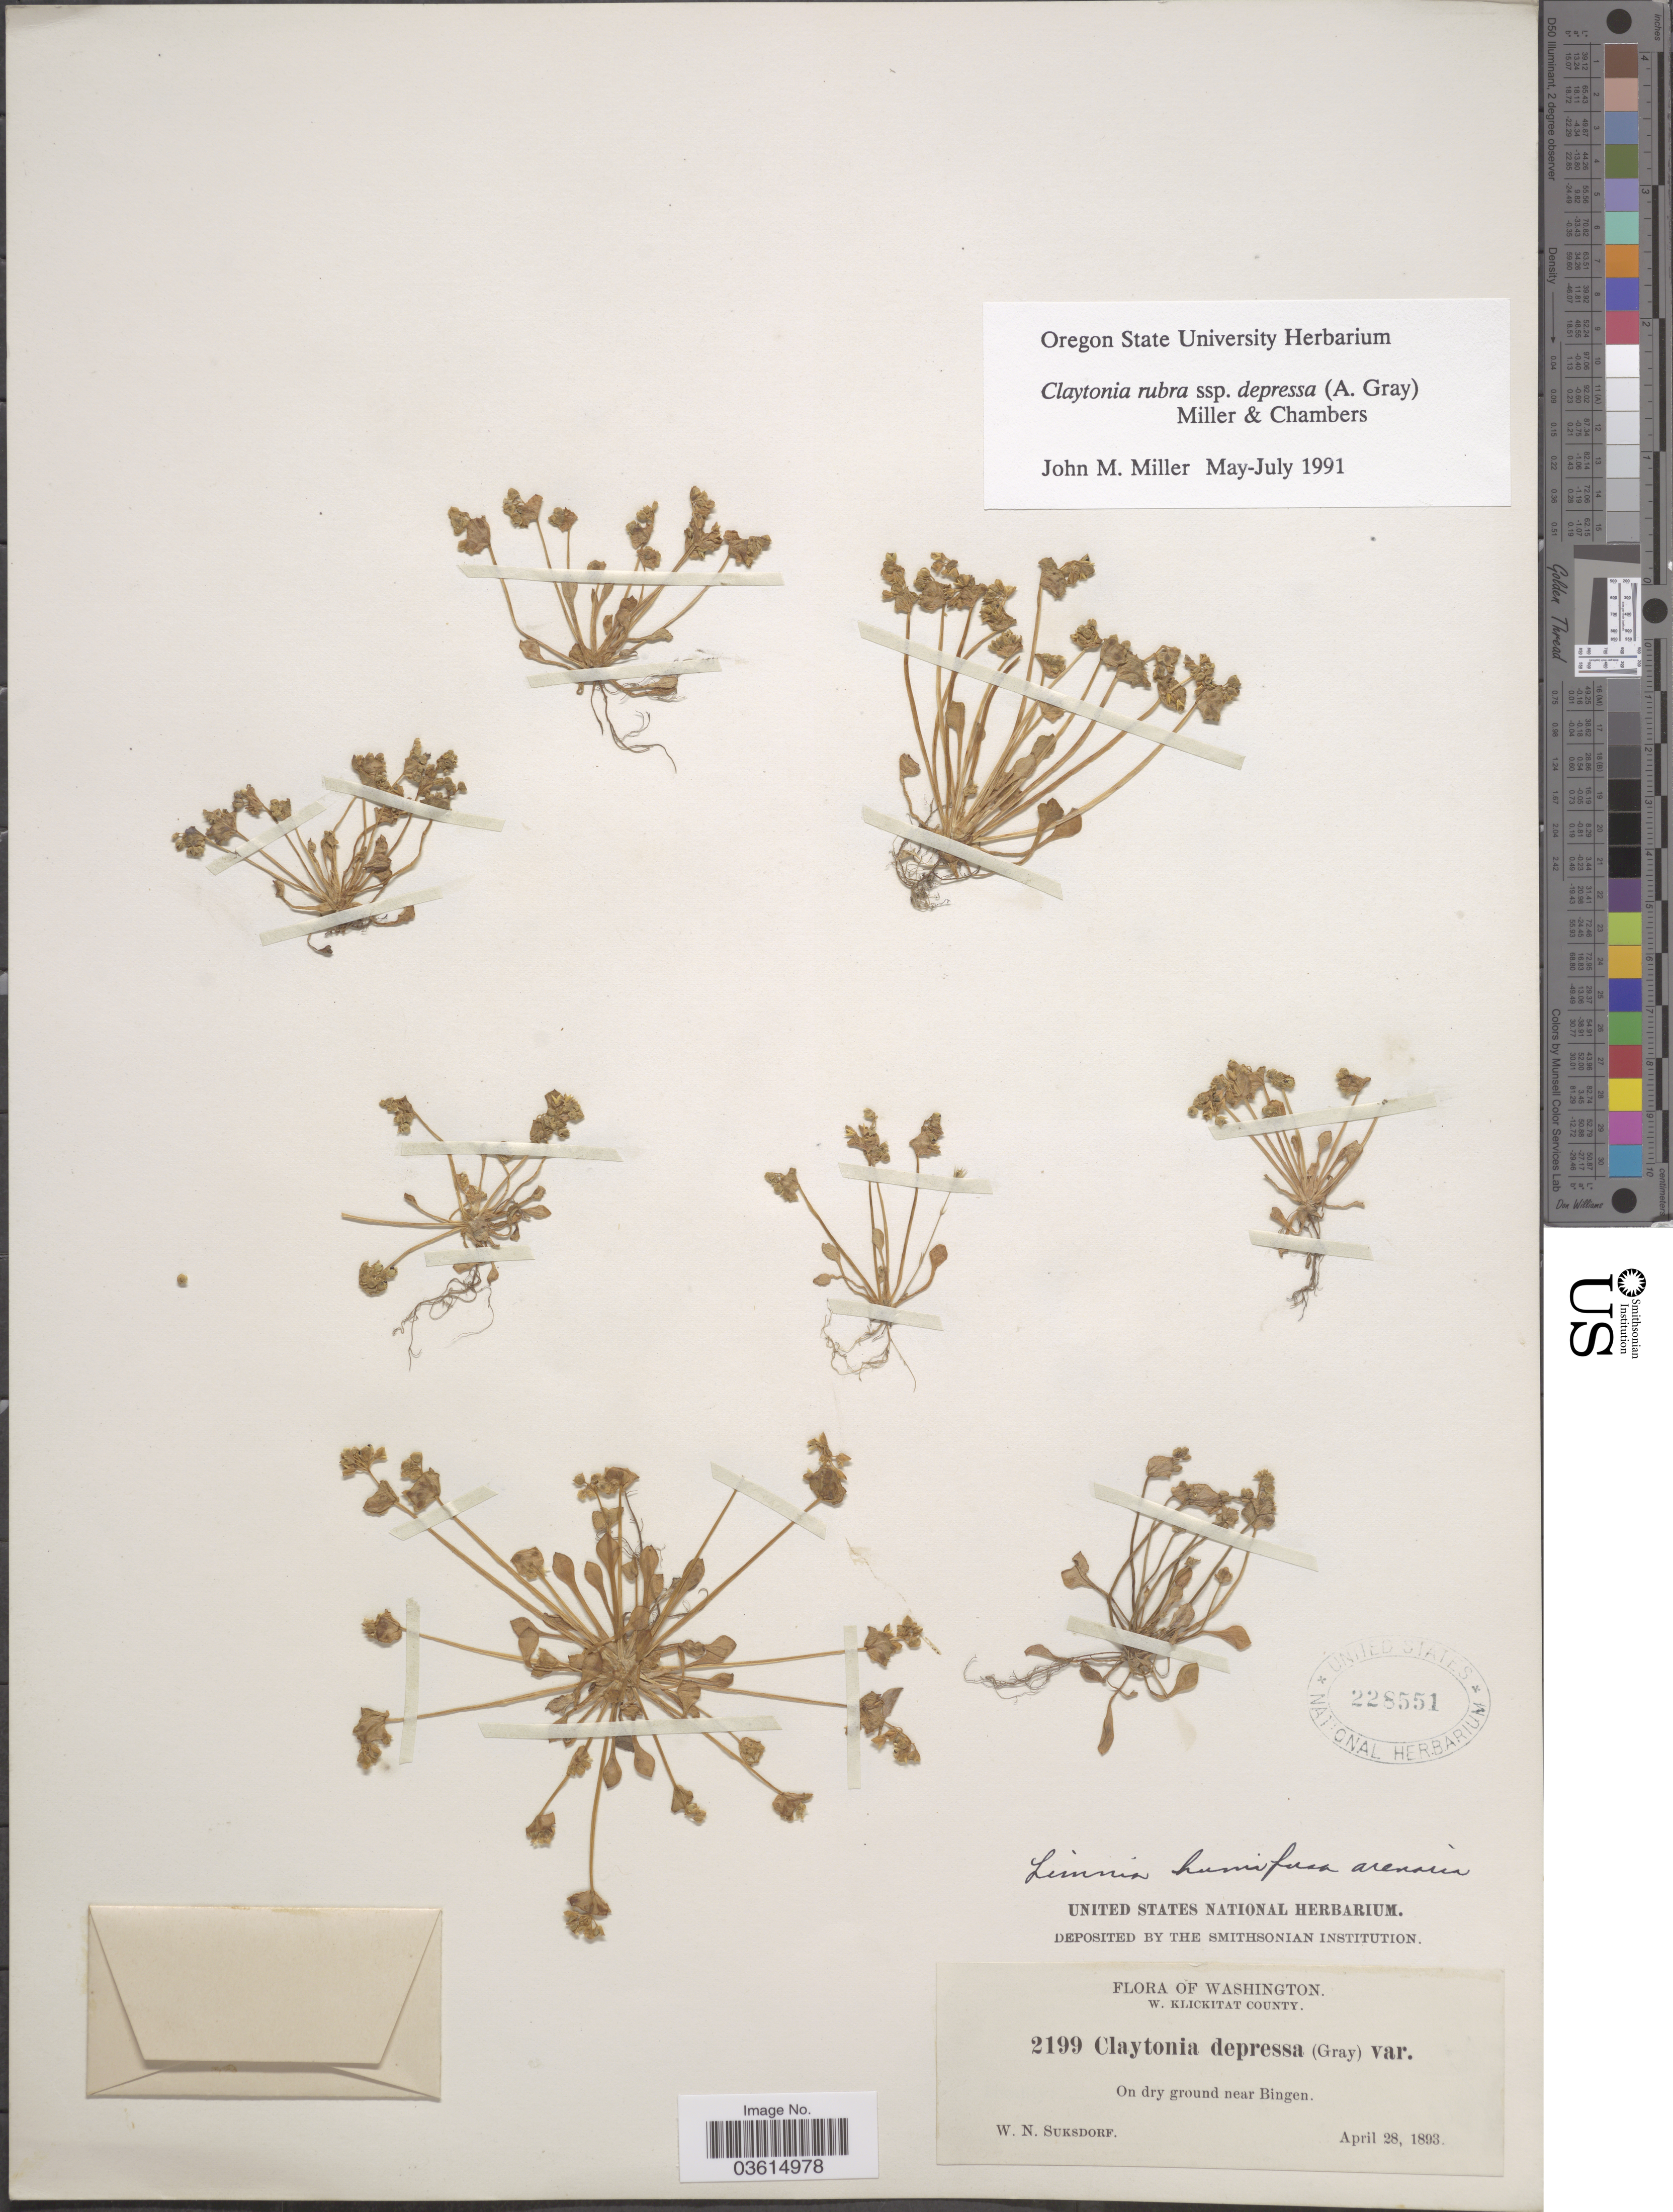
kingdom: Plantae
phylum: Tracheophyta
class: Magnoliopsida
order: Caryophyllales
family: Montiaceae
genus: Claytonia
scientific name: Claytonia rubra subsp. depressa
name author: (A. Gray) Mill. & Chambers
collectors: W. N. Suksdorf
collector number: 2199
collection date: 1893-04-28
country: United States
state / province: Washington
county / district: Klickitat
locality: W. Klickitat County. Near Bingen.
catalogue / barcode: US 228551